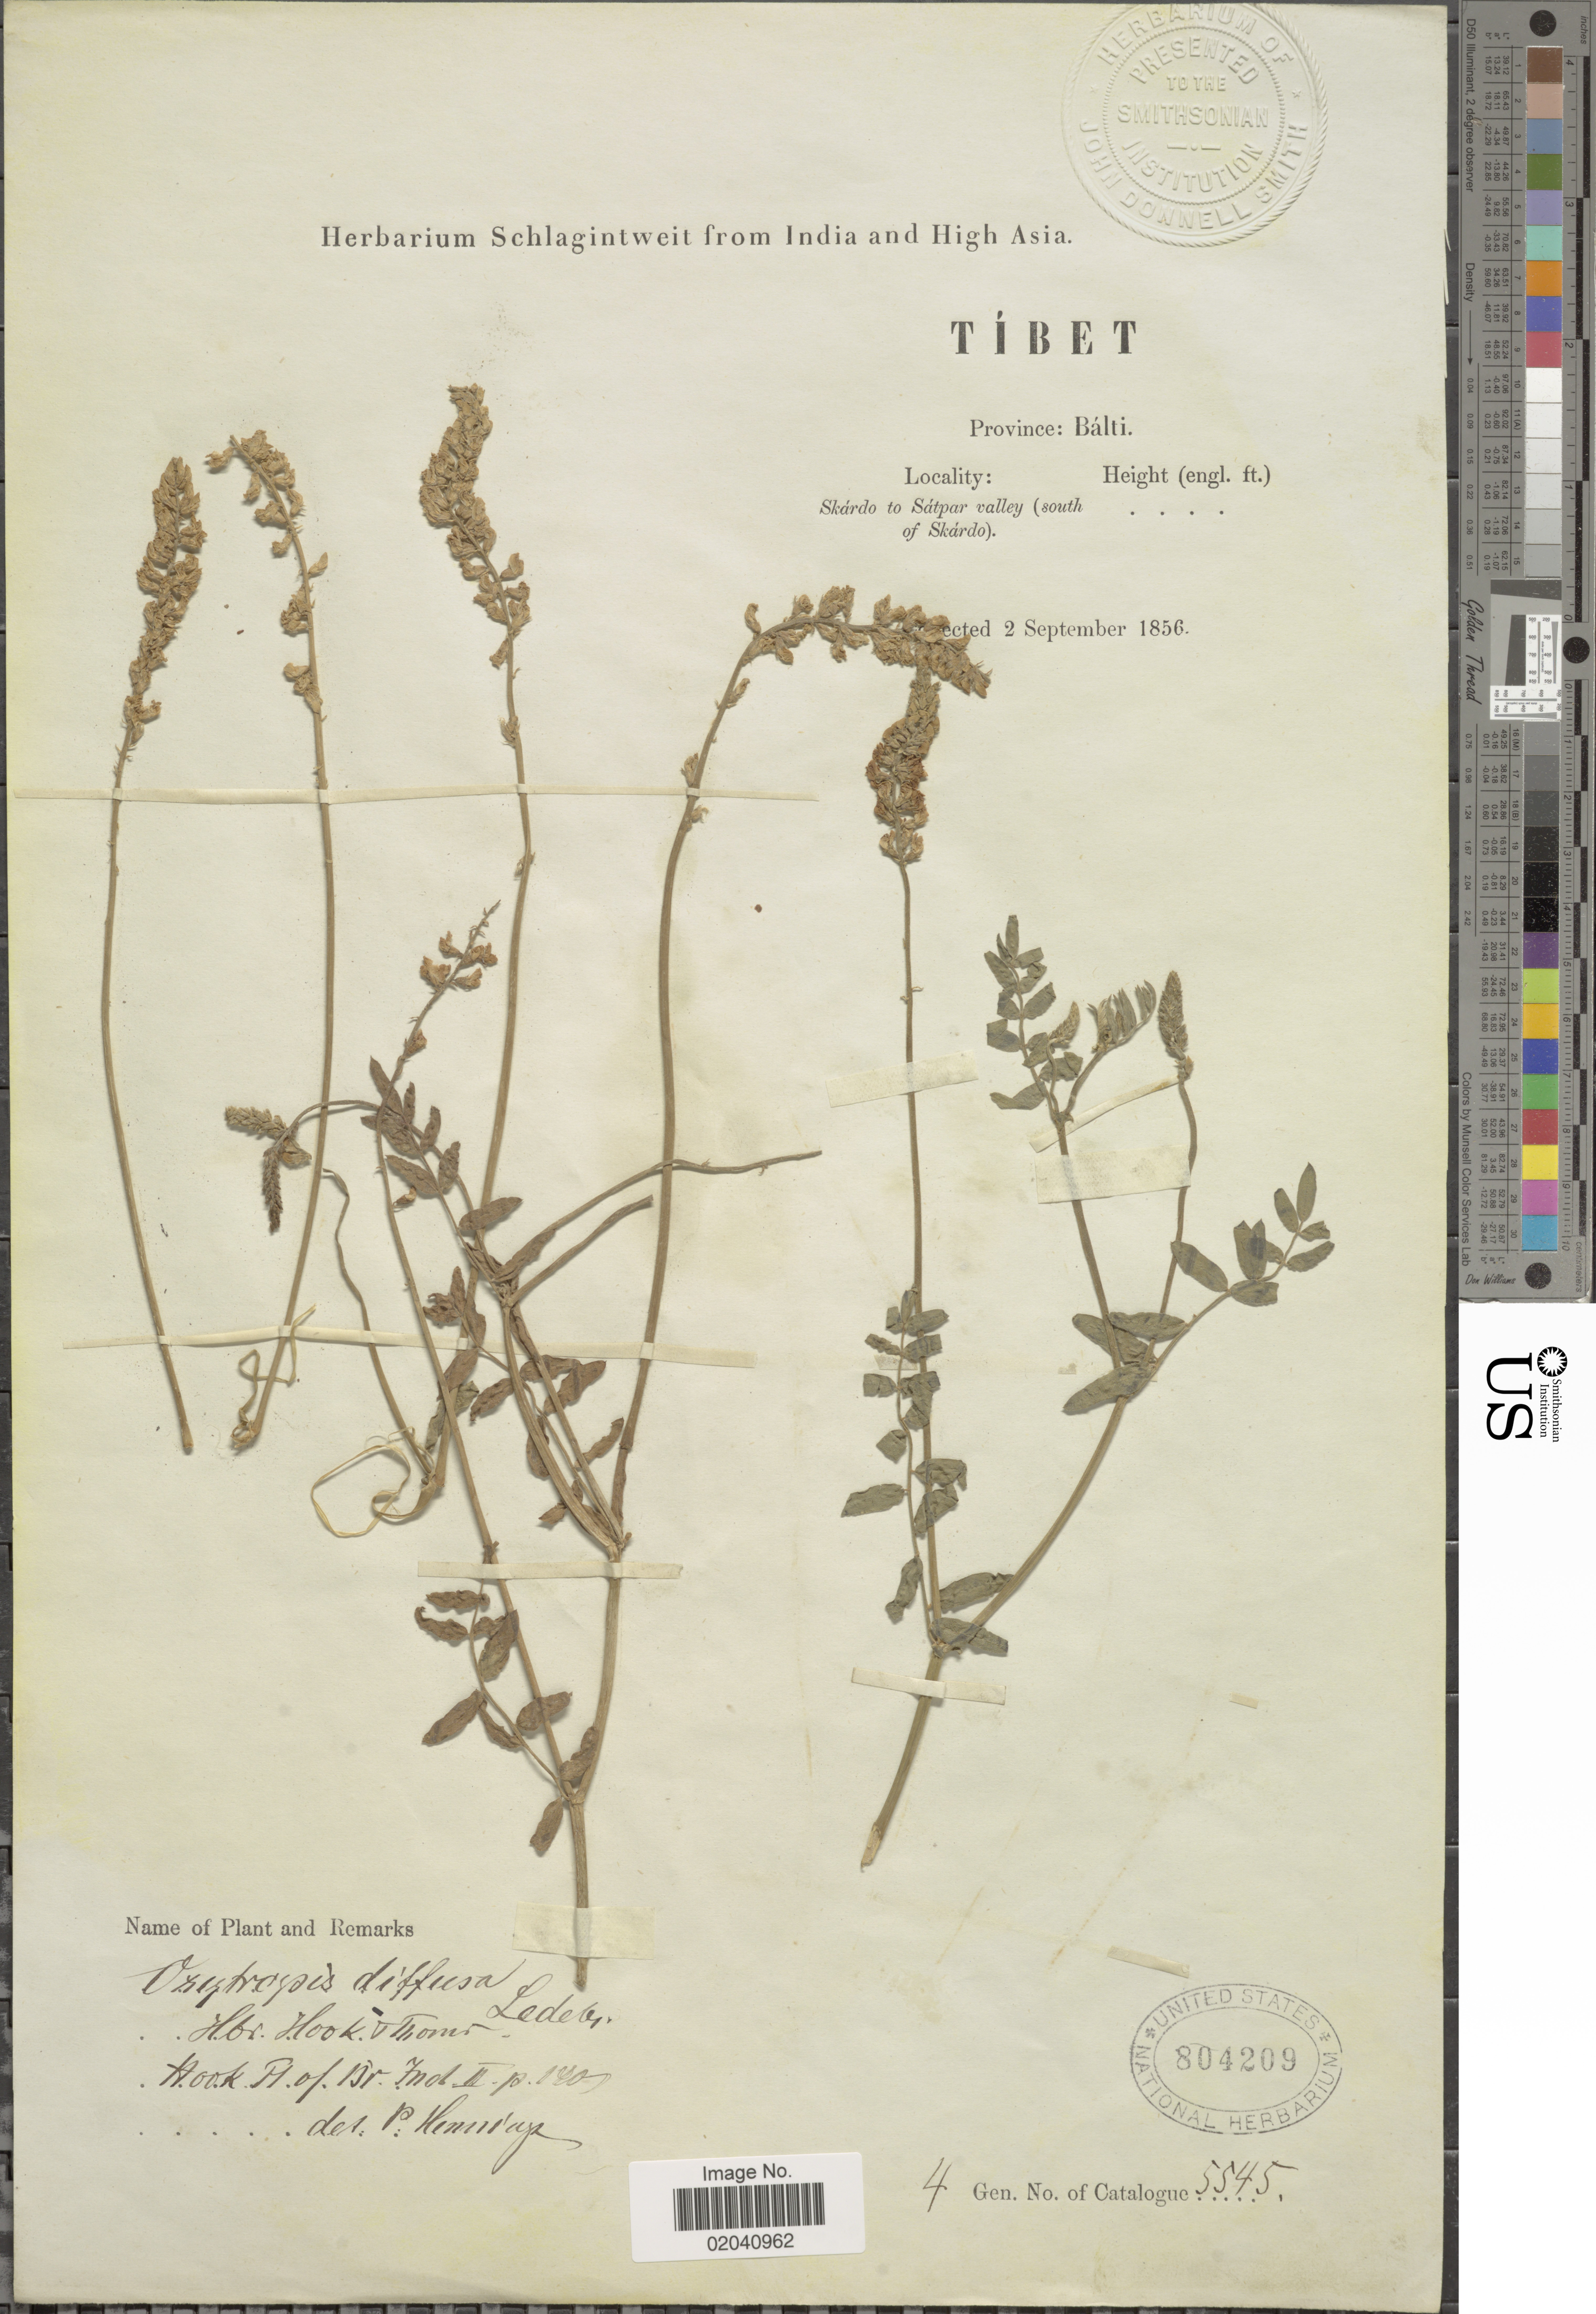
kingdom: Plantae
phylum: Tracheophyta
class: Magnoliopsida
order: Fabales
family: Fabaceae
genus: Oxytropis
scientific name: Oxytropis glabra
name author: DC.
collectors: ex herb. Schlagintweit from India and High Asia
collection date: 1956-09-02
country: China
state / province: Xizang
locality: Skardo to Satpar valley (south of Skardo)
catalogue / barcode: US 804209